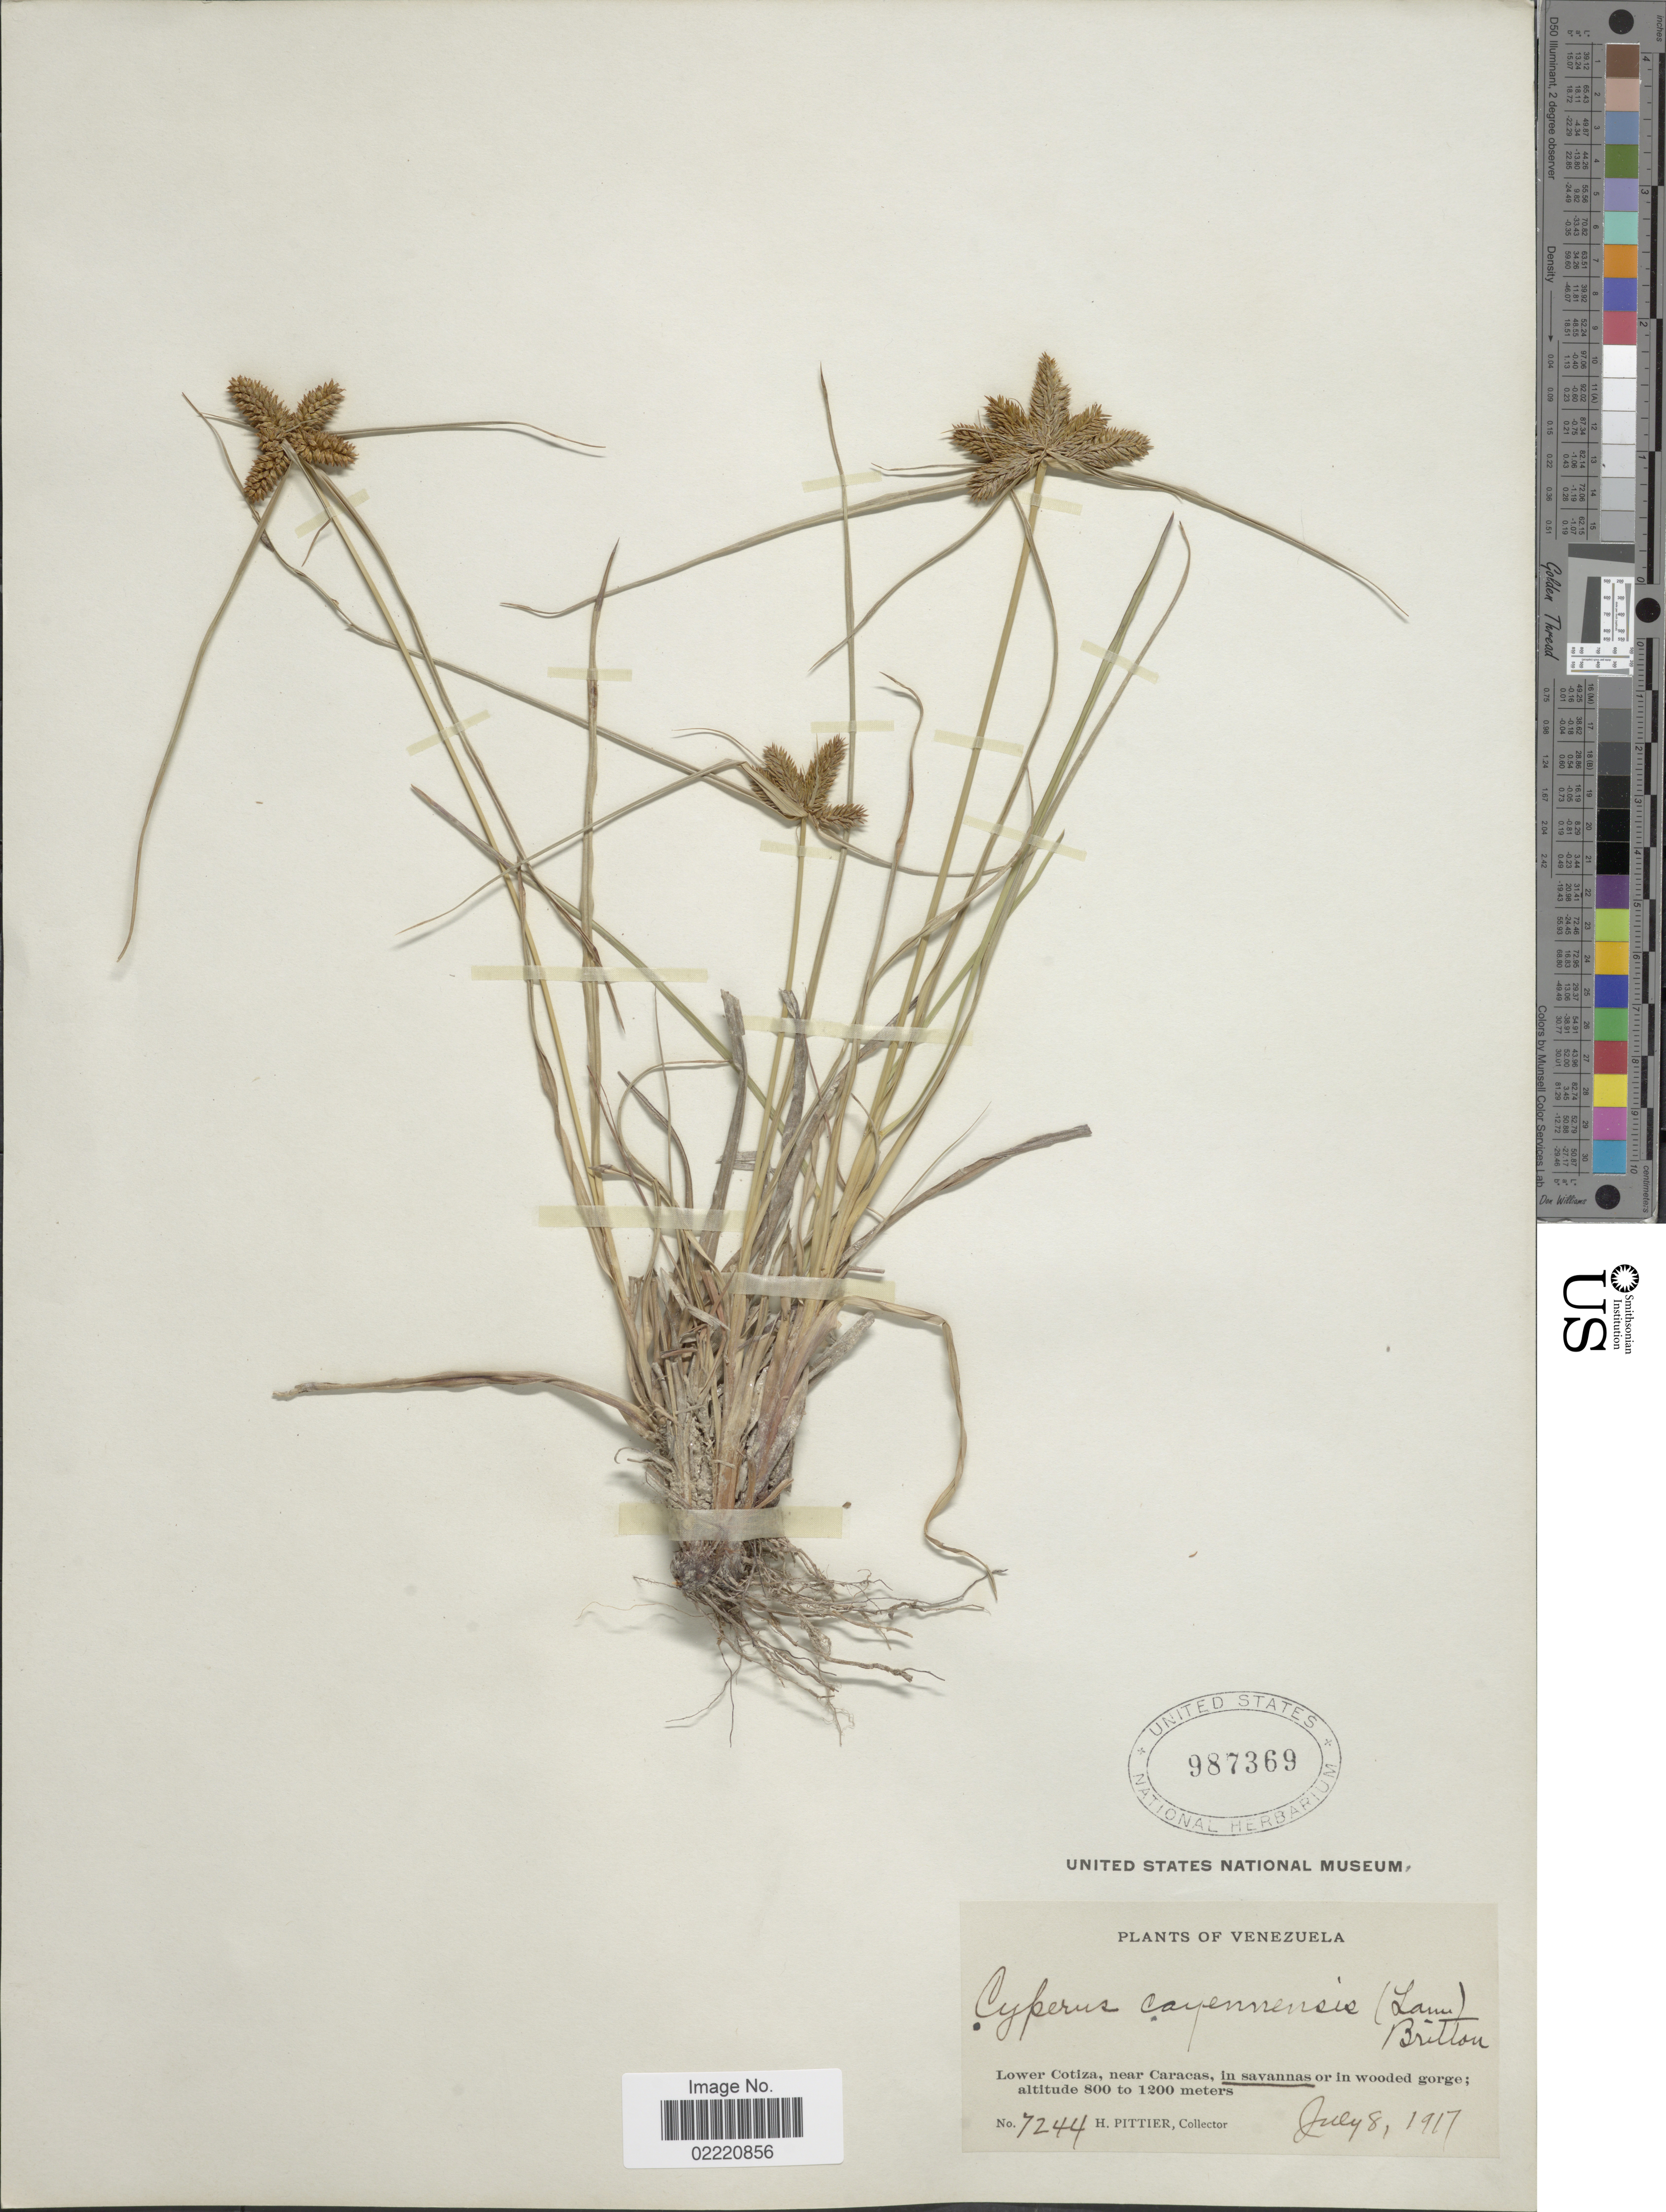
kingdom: Plantae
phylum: Tracheophyta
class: Liliopsida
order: Poales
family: Cyperaceae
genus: Cyperus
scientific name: Cyperus aggregatus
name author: (Willd.) Endl.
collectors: H. F. Pittier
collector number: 7244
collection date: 1917-07-08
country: Venezuela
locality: Lower Cotiza, near Caracas.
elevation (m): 800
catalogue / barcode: US 987369